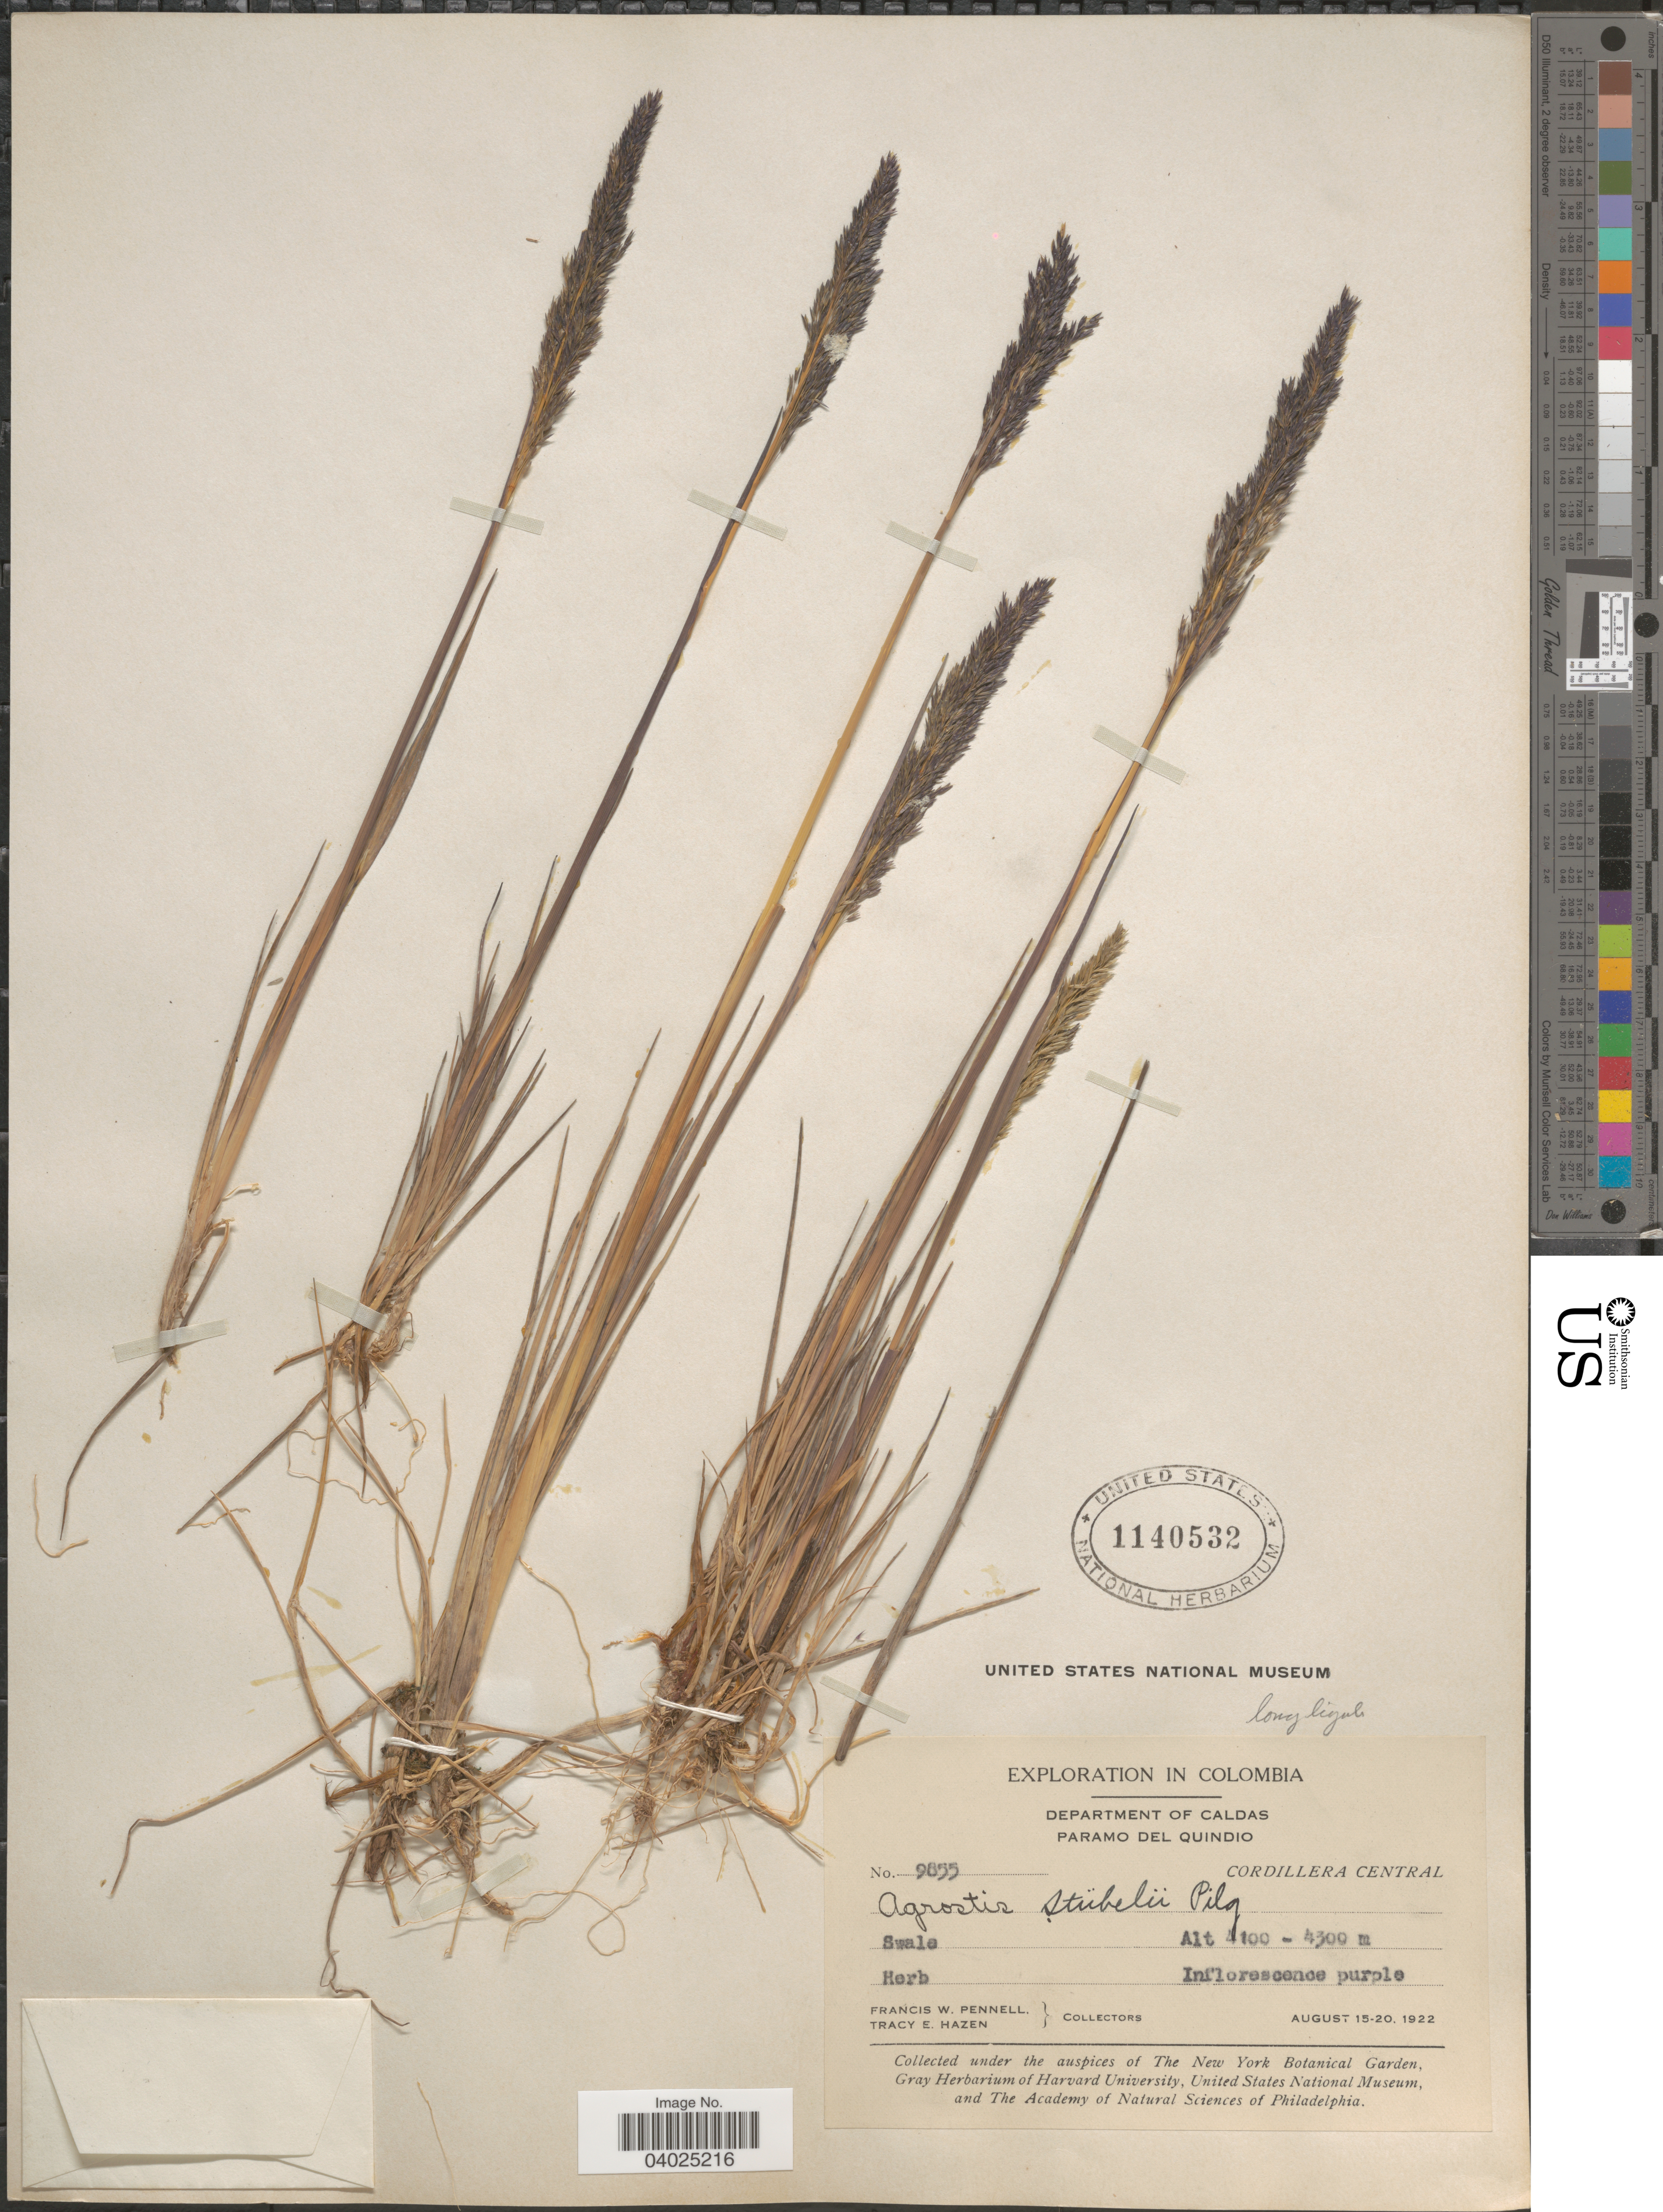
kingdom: Plantae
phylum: Tracheophyta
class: Liliopsida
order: Poales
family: Poaceae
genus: Agrostis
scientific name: Agrostis sp.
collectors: F. W. Pennell & T. E. Hazen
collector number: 9855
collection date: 1922-08-15/1922-08-20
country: Colombia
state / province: Caldas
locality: Department of Caldas. Paramo del Quindio. Cordillera Central.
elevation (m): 4100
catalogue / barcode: US 1140532